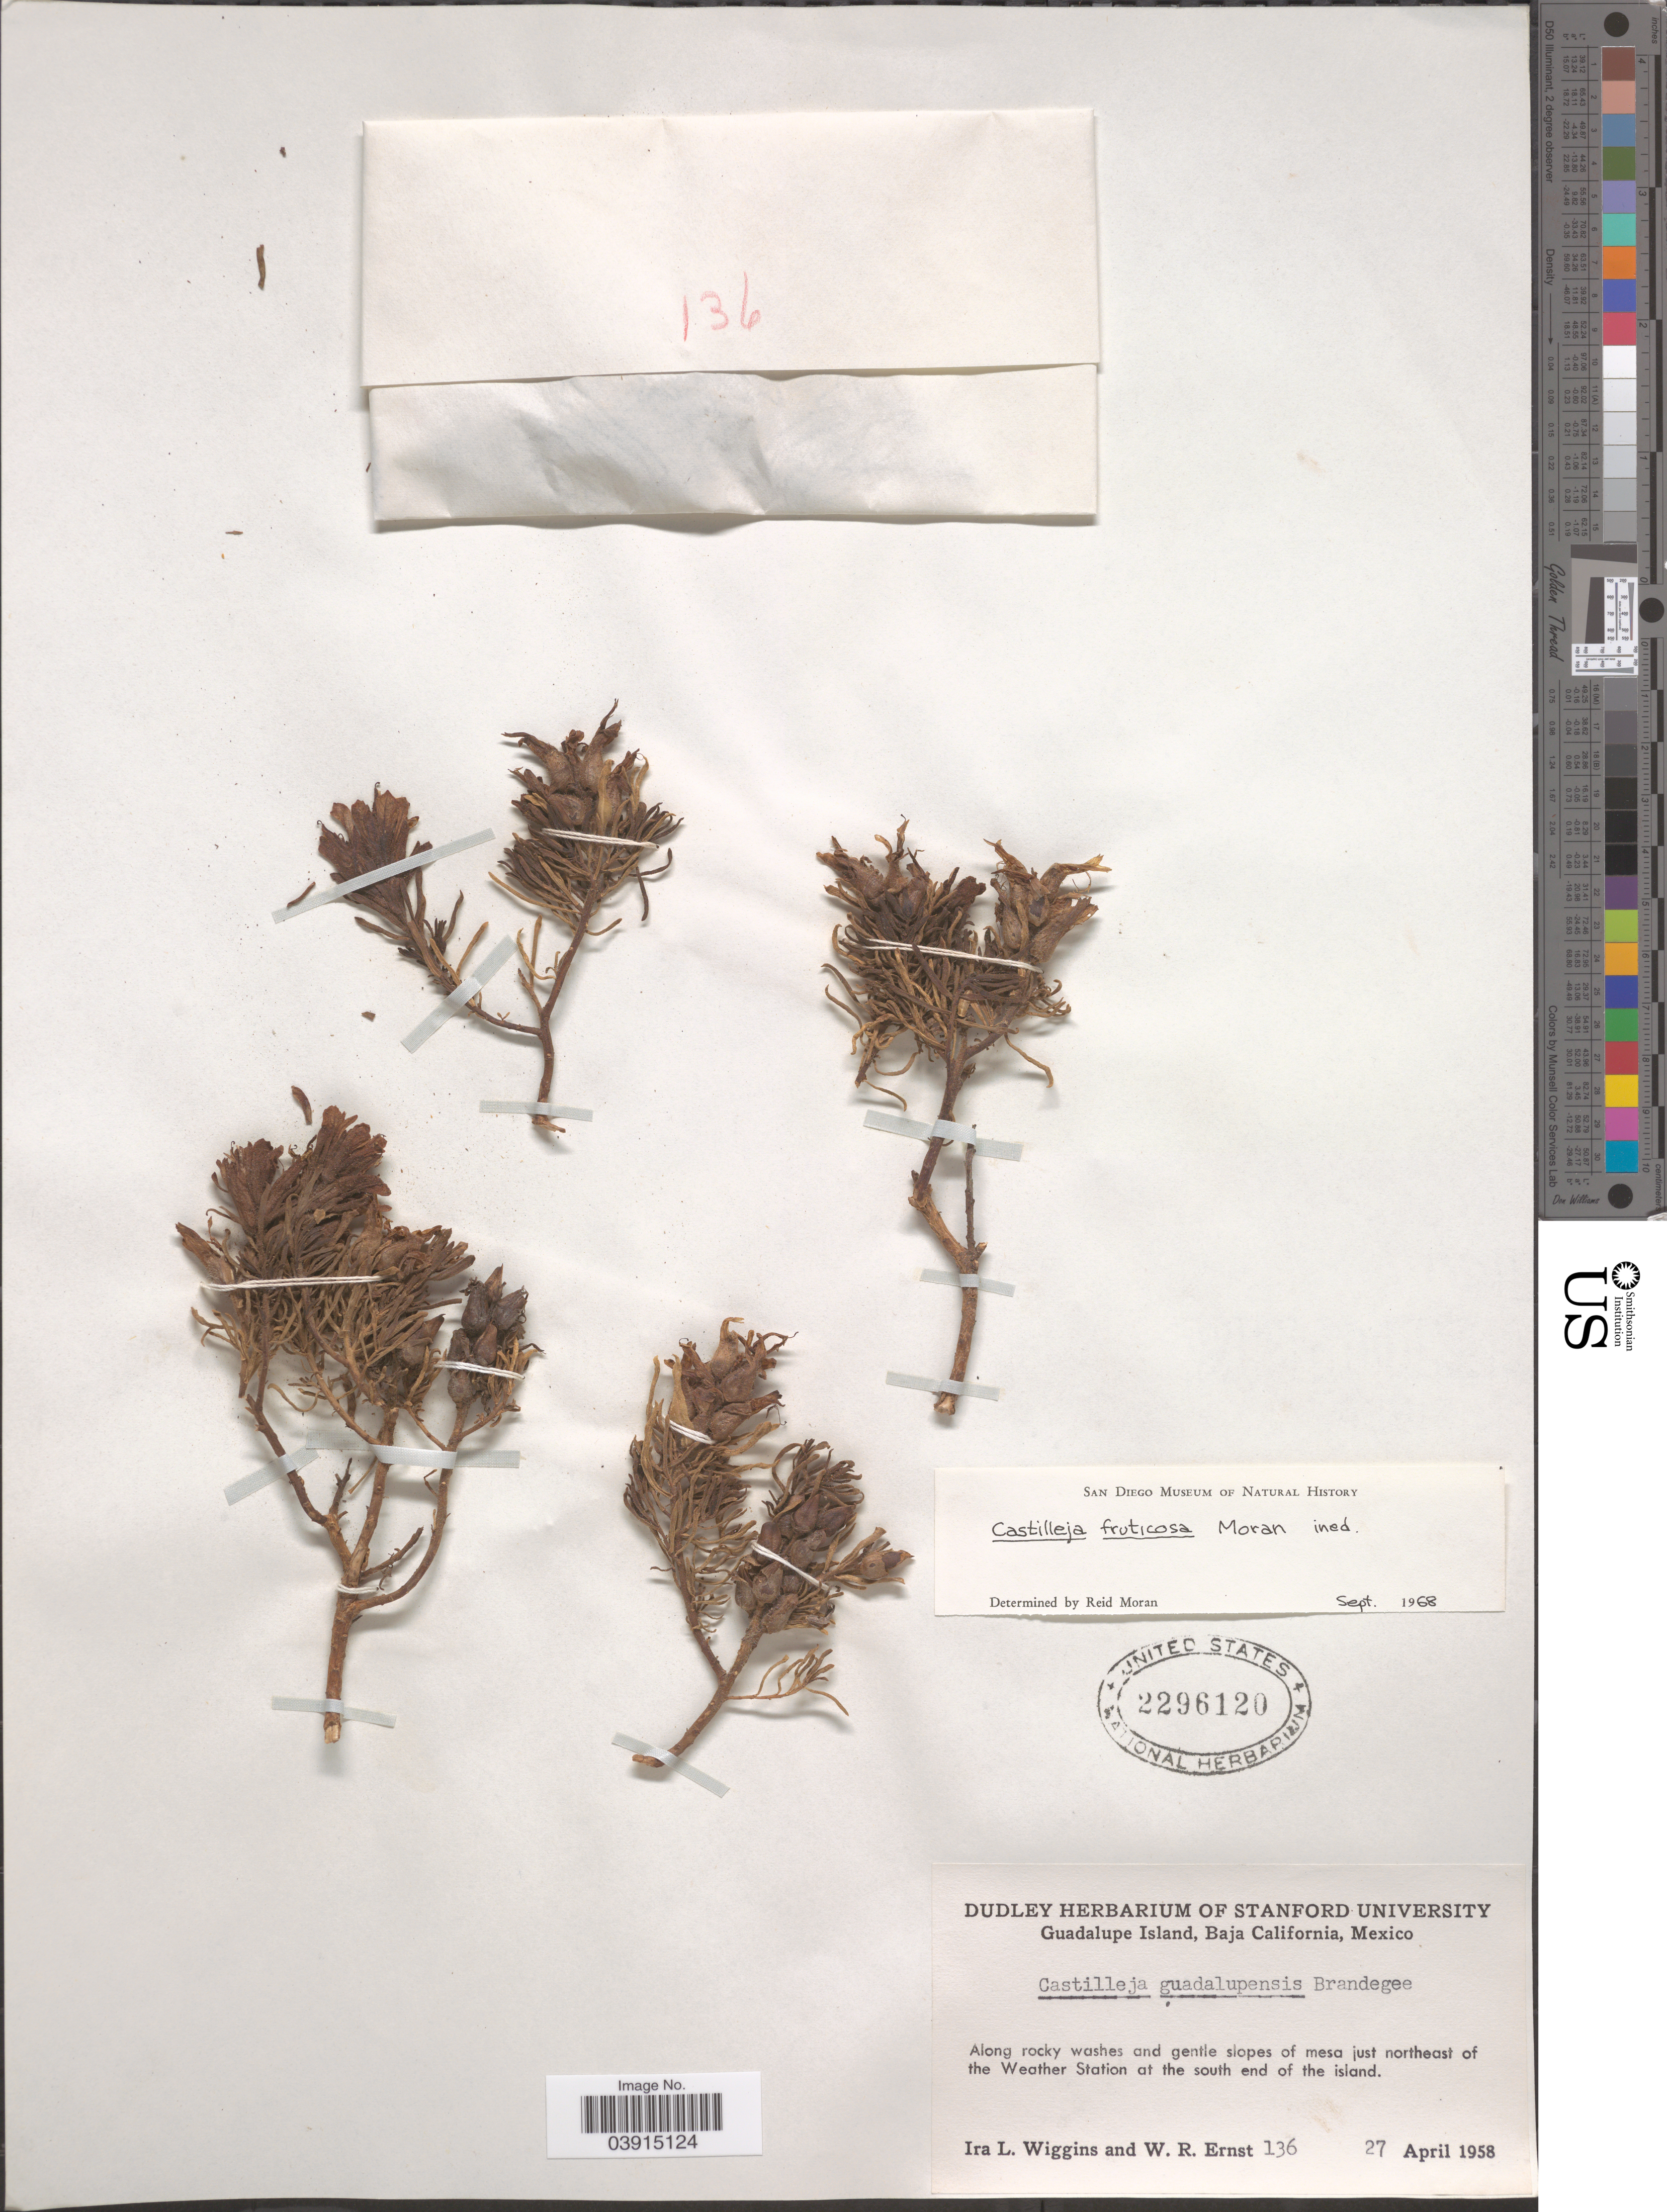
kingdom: Plantae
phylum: Tracheophyta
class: Magnoliopsida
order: Lamiales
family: Orobanchaceae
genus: Castilleja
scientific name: Castilleja fruticosa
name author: Moran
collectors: I. L. Wiggins & W. R. Ernst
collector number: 136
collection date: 1958-04-27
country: Mexico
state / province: Baja California Norte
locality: Guadalupe Island. Along rocky washes and gentle slopes of mesa just northeast of the Weather Station at the south end of the island.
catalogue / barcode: US 2296120